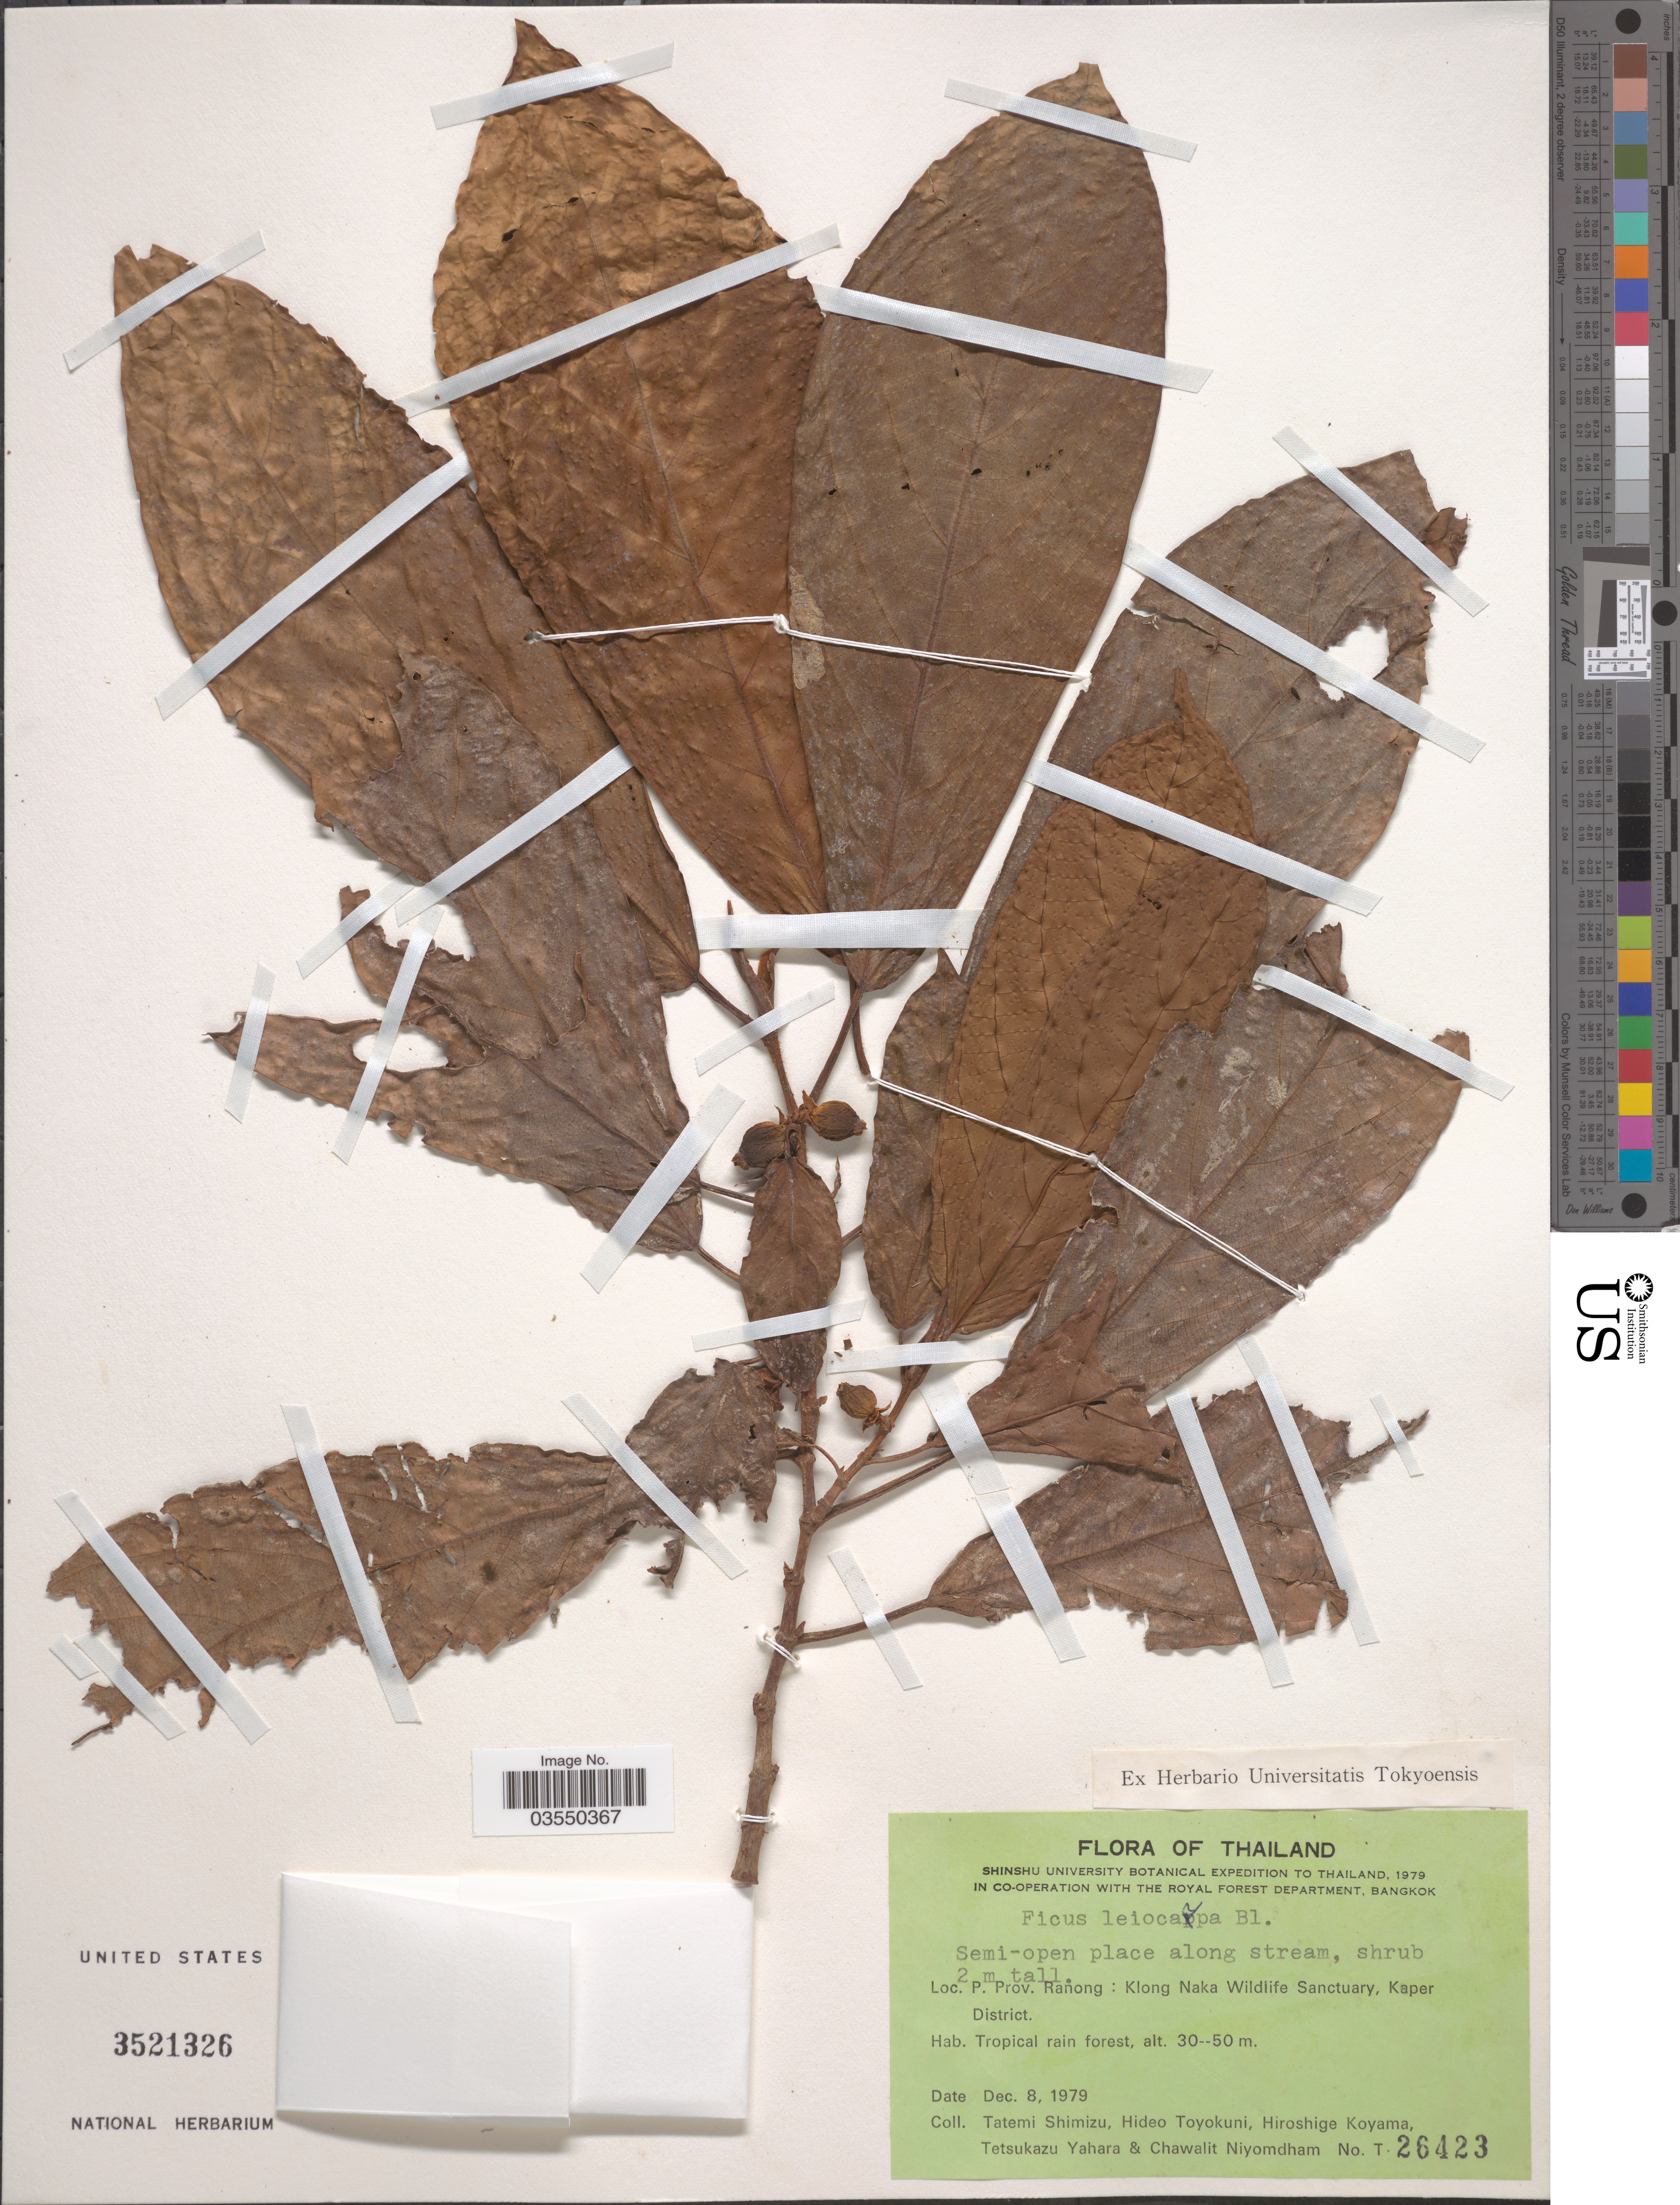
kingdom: Plantae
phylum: Tracheophyta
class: Magnoliopsida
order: Rosales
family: Moraceae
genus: Ficus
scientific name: Ficus leiocarpa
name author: (Bureau) Warb.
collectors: T. Shimizu, H. Toyokuni, H. Koyama, T. Yahara & C. Niyomdham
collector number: T26423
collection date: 1979-12-08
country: Thailand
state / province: Ranong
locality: P. Prov. Ranong: Klong Naka Wildlife Sanctuary, Kaper District.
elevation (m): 30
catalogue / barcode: US 3521326